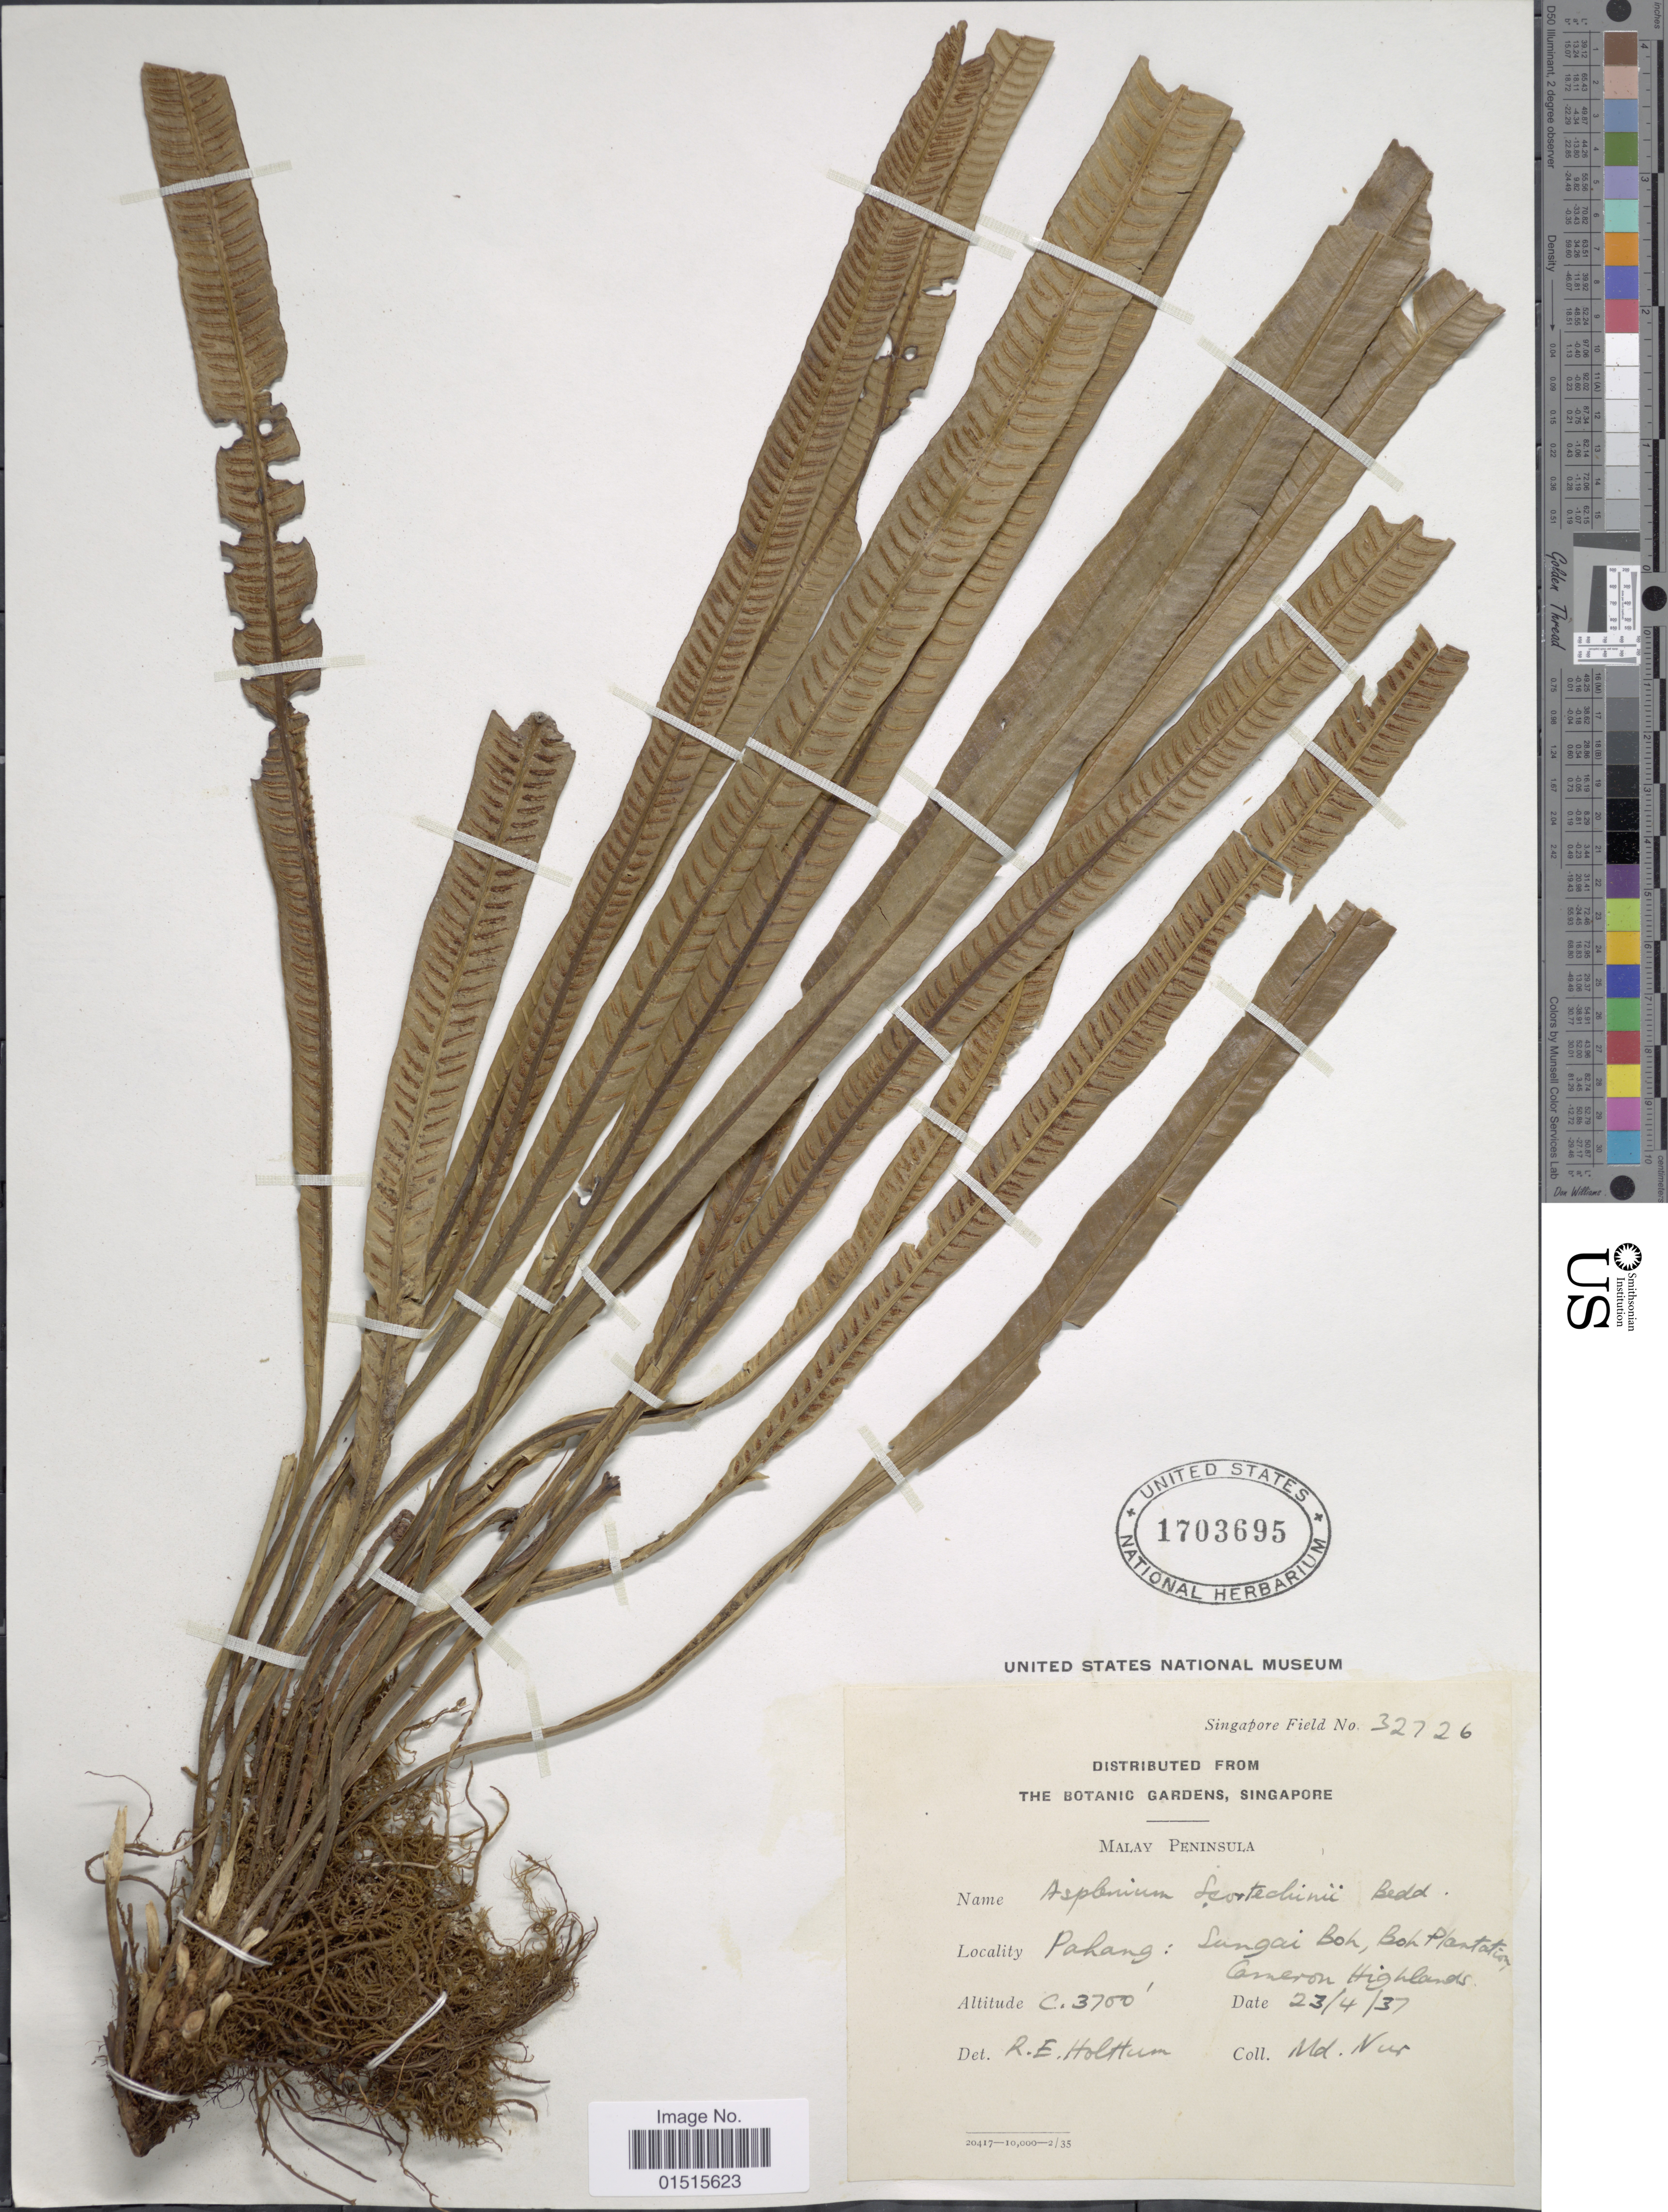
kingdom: Plantae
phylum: Tracheophyta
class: Polypodiopsida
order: Polypodiales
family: Aspleniaceae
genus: Asplenium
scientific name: Asplenium scortechinii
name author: Bedd.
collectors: M. Nur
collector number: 32726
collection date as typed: Transcribed d/m/y: 23/4/37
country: Malaysia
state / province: Pahang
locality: Malay Peninsula, Lungai Boh, Boh Plantation Cameron Highlands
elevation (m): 1128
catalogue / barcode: US 1703695